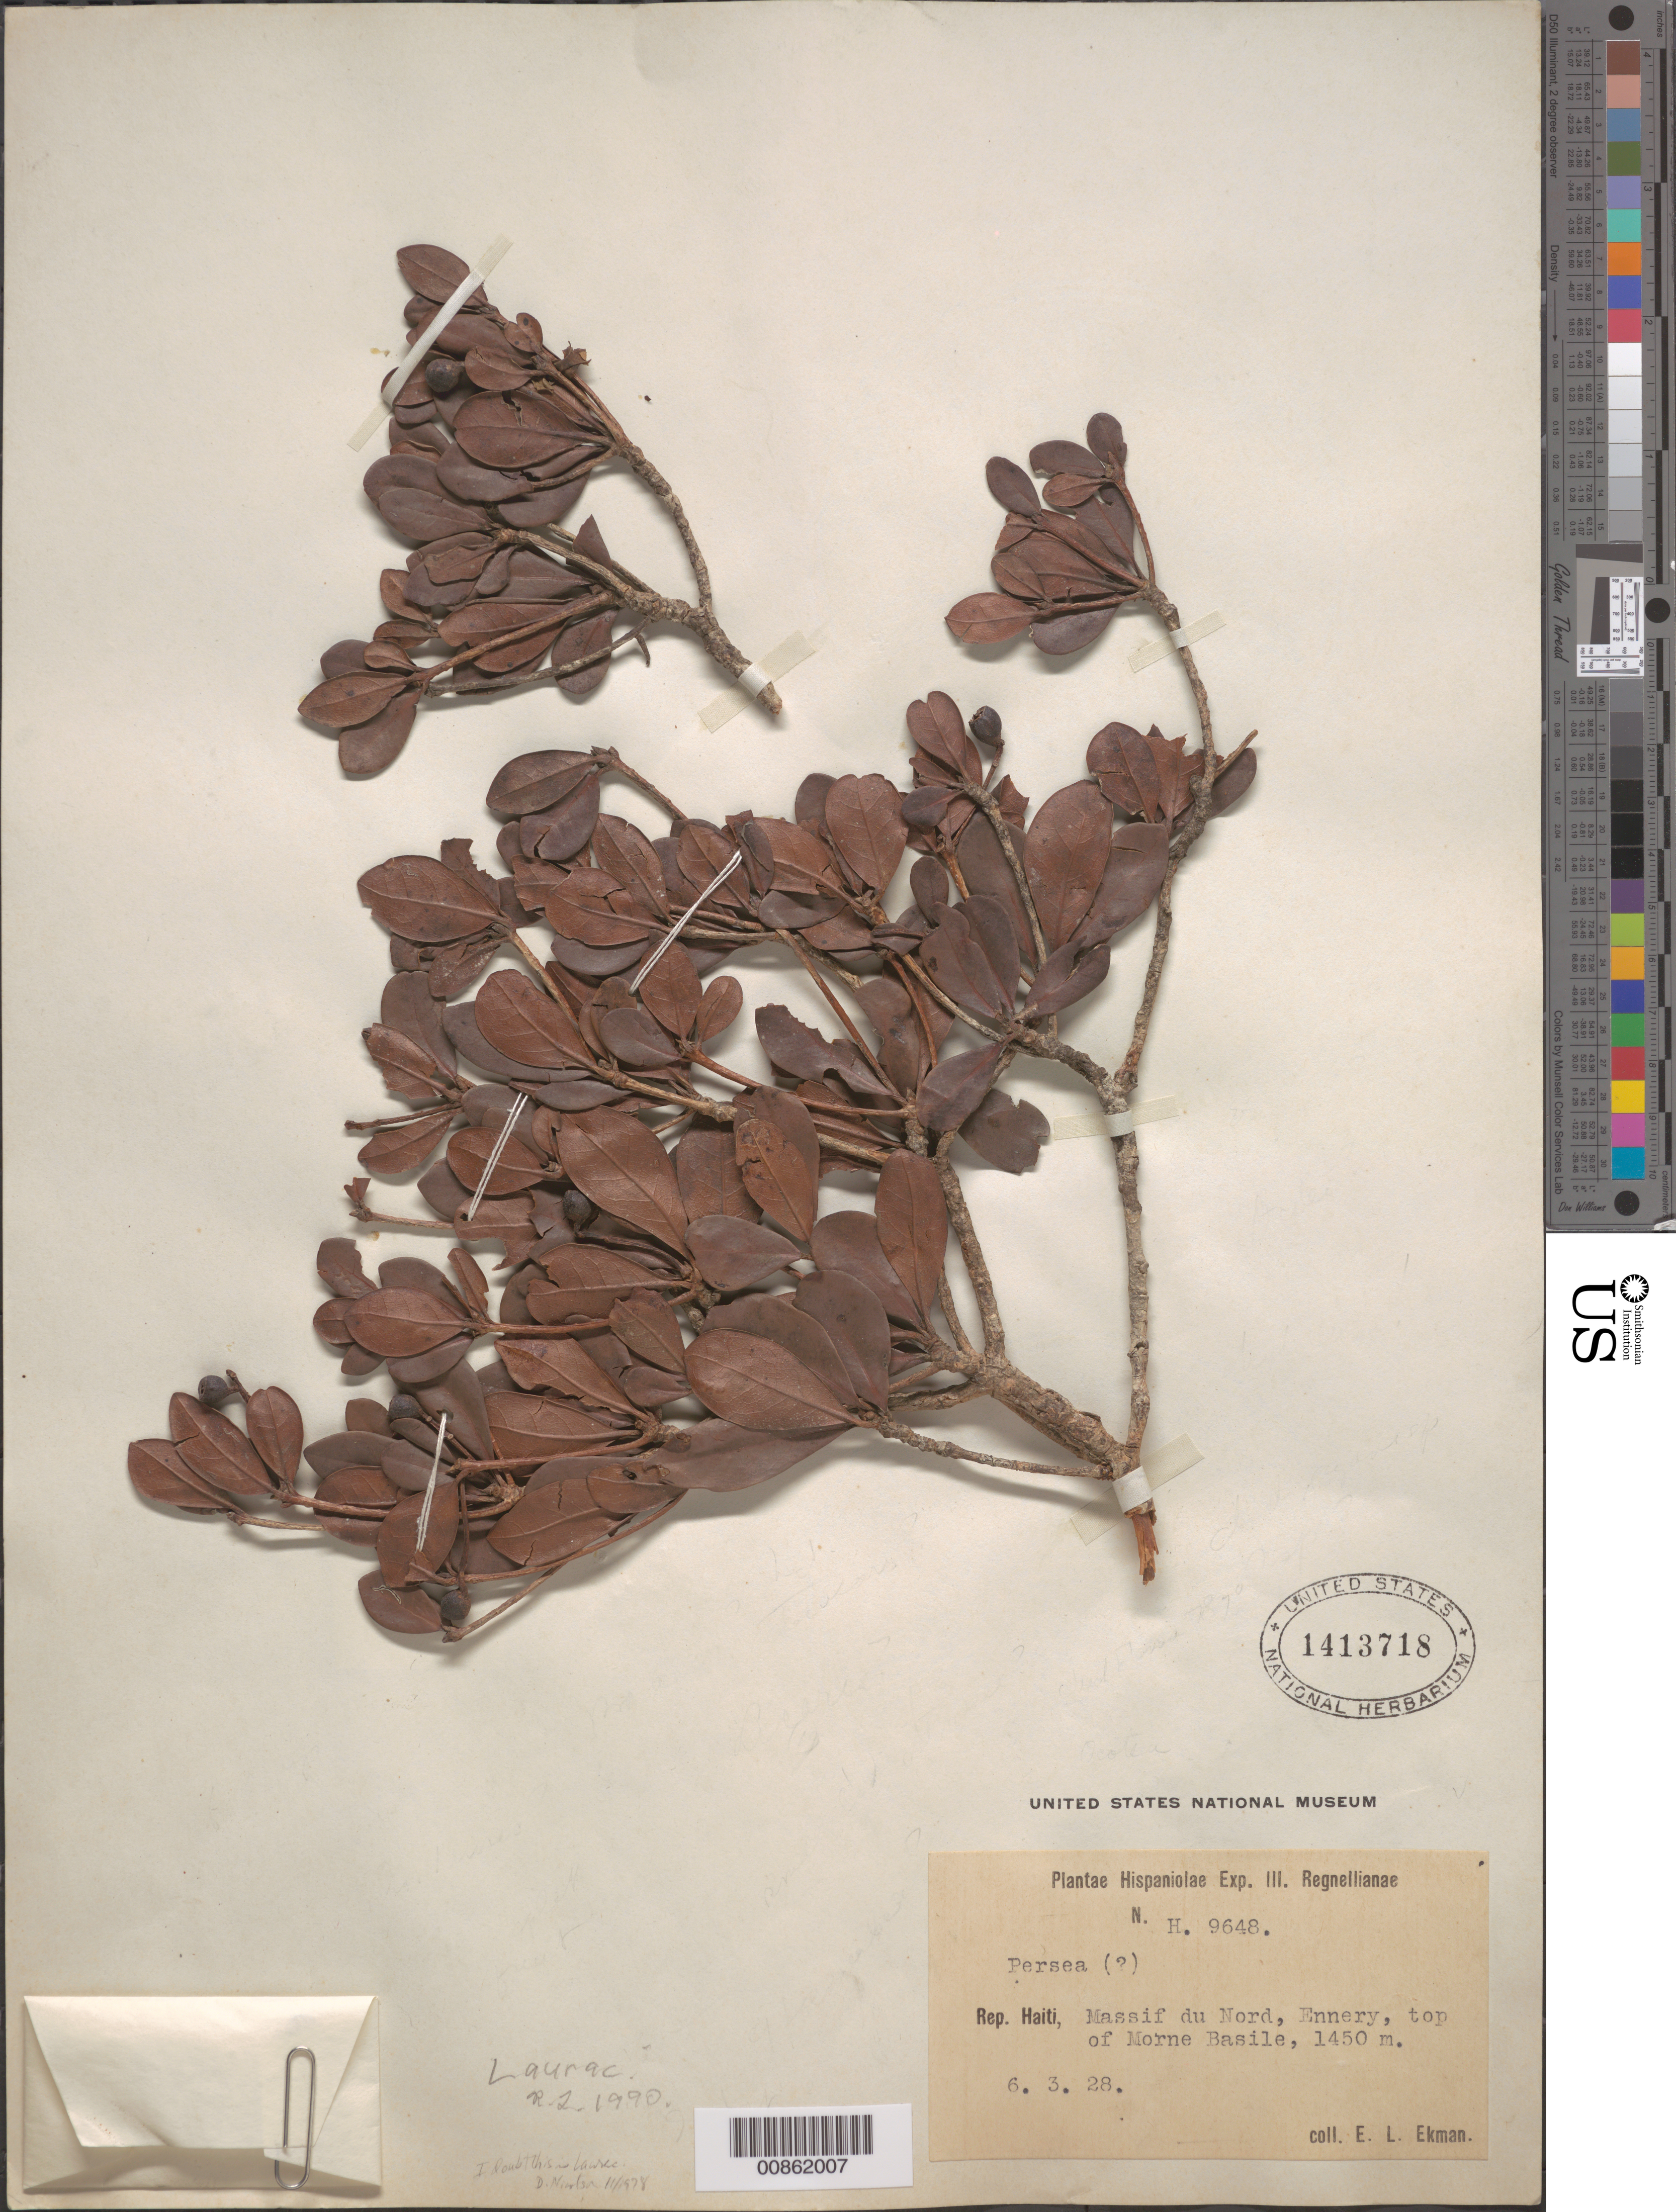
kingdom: Plantae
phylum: Tracheophyta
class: Magnoliopsida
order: Laurales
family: Lauraceae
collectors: E. L. Ekman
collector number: H 9648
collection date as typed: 06 Mar 1928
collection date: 1928-03-06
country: Haiti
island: Hispaniola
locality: Massif du Nord, Ennery, top of Morne Basile.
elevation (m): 1450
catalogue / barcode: US 1413718